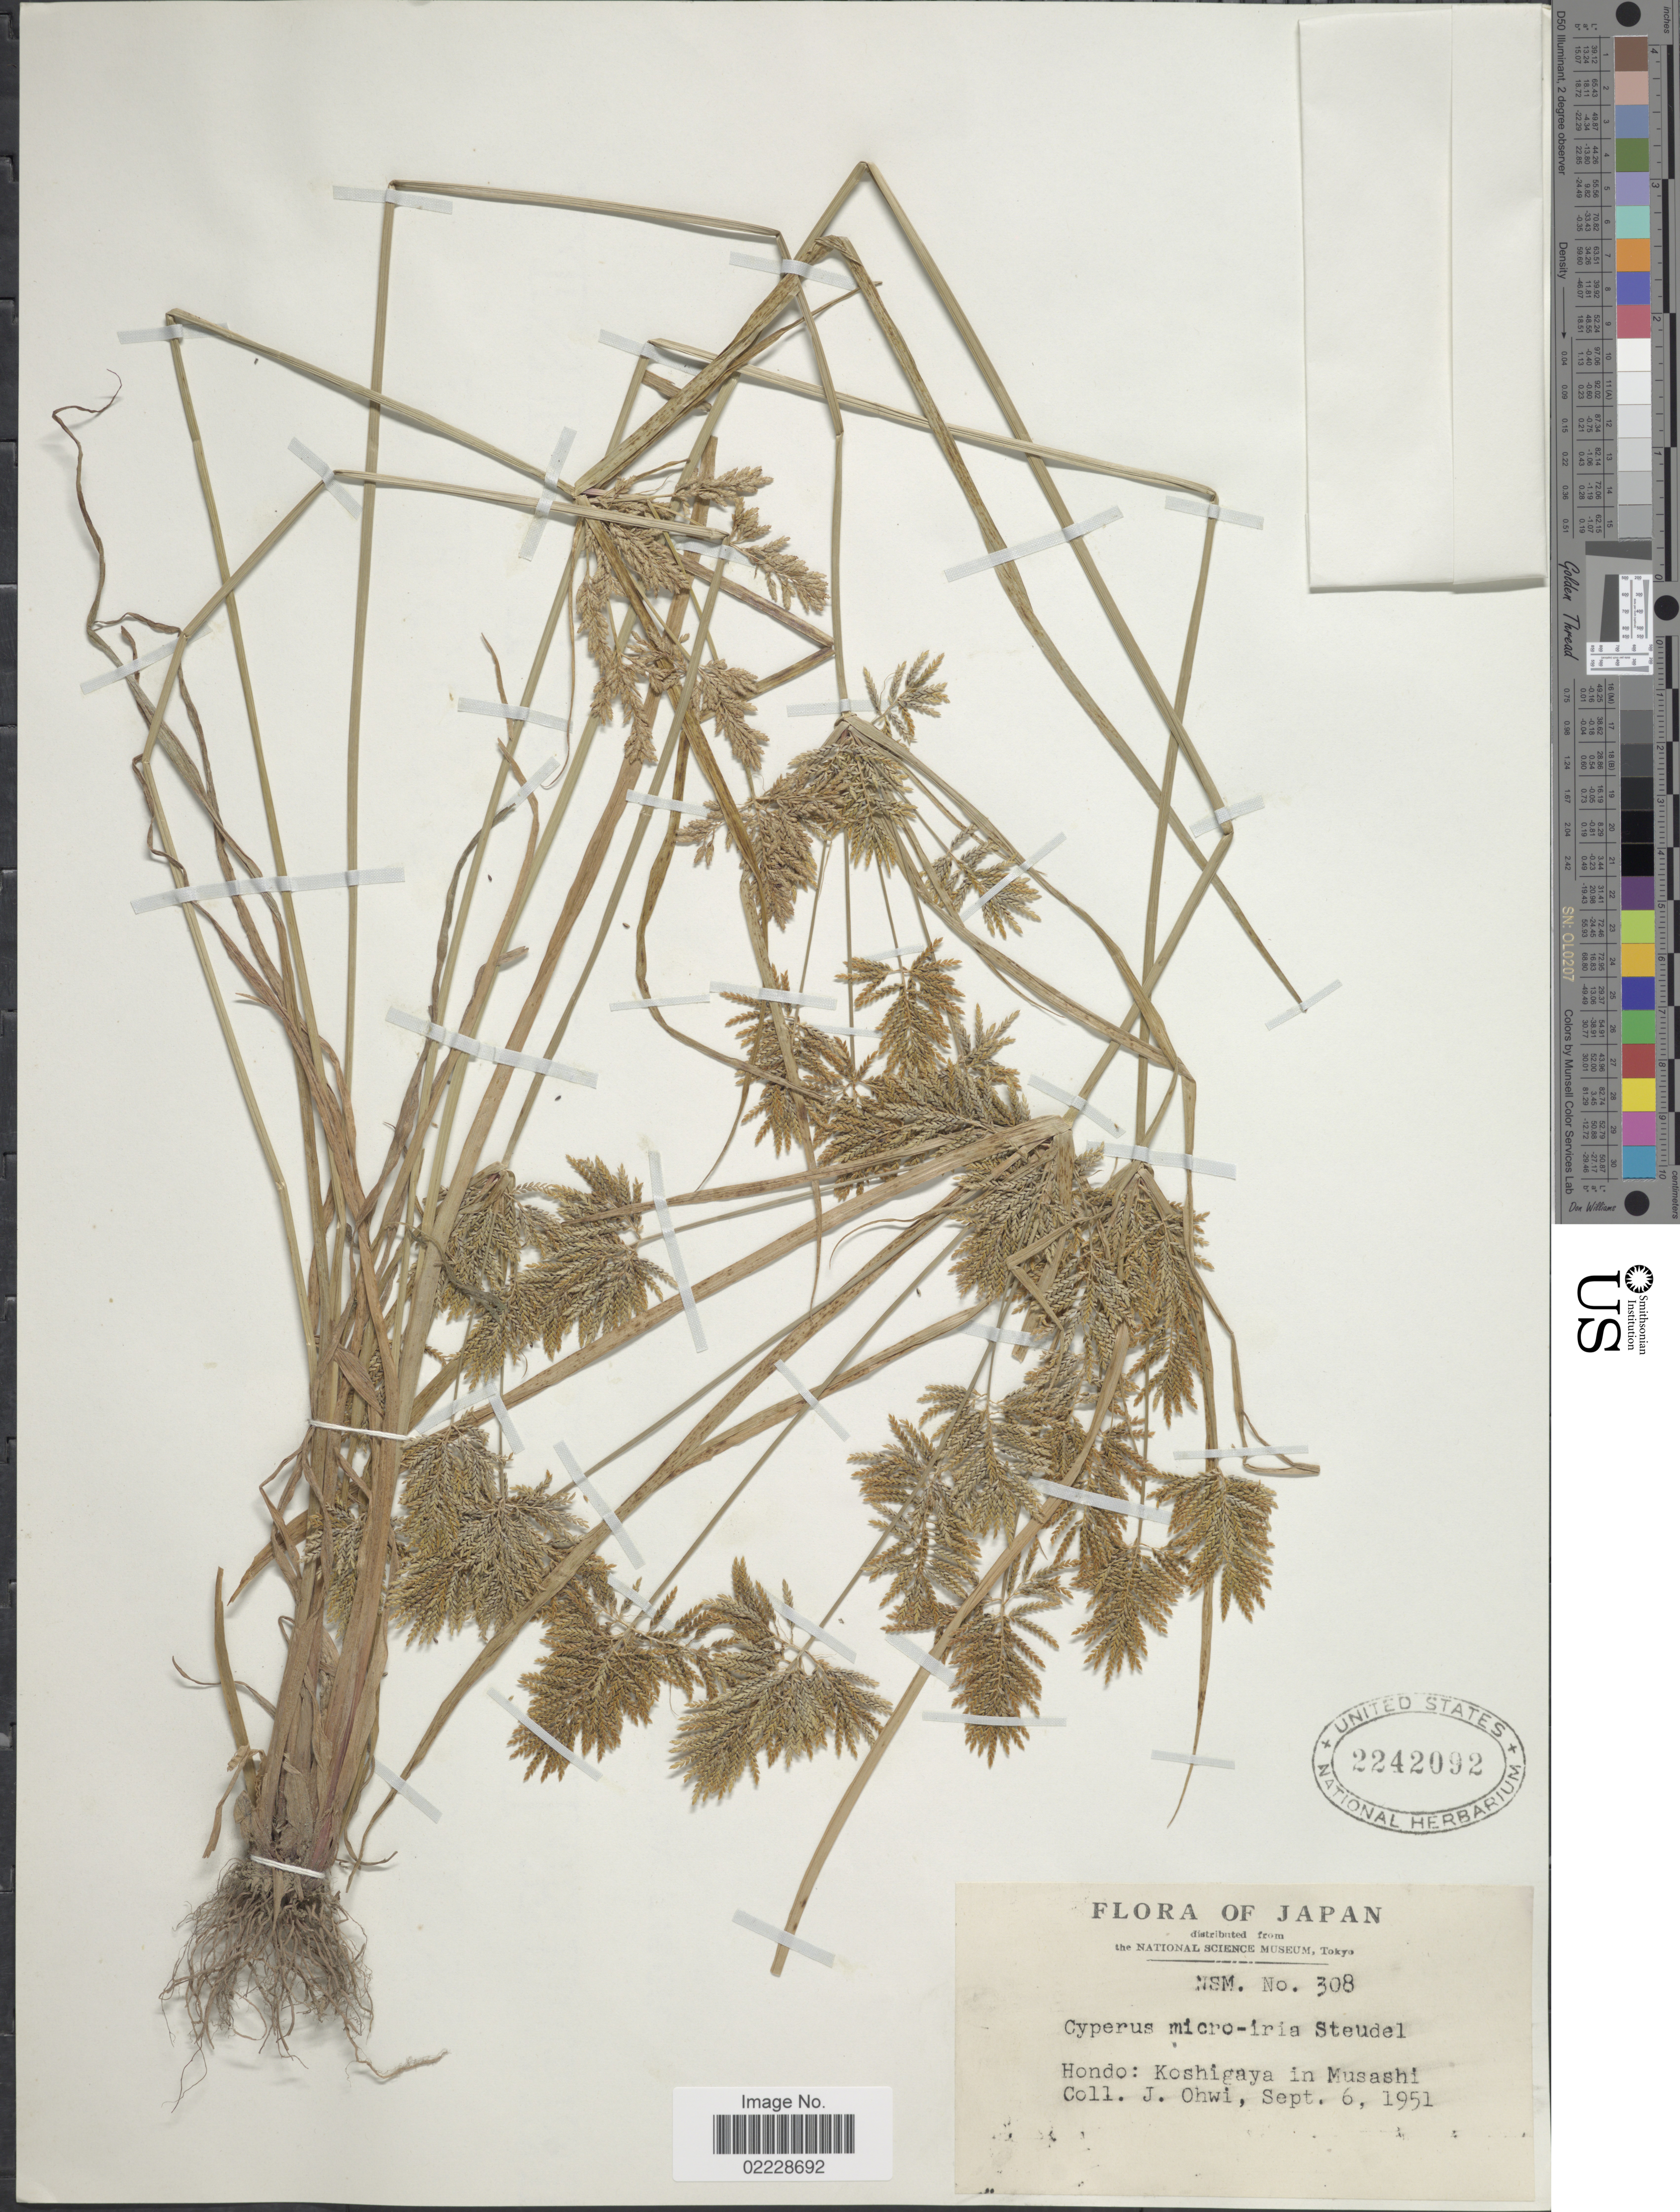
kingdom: Plantae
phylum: Tracheophyta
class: Liliopsida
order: Poales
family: Cyperaceae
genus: Cyperus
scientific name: Cyperus microiria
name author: Steud.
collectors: J. Ohwi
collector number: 308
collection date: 1951-09-06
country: Japan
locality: Hondo; koshigaya in Musashi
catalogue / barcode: US 2242092